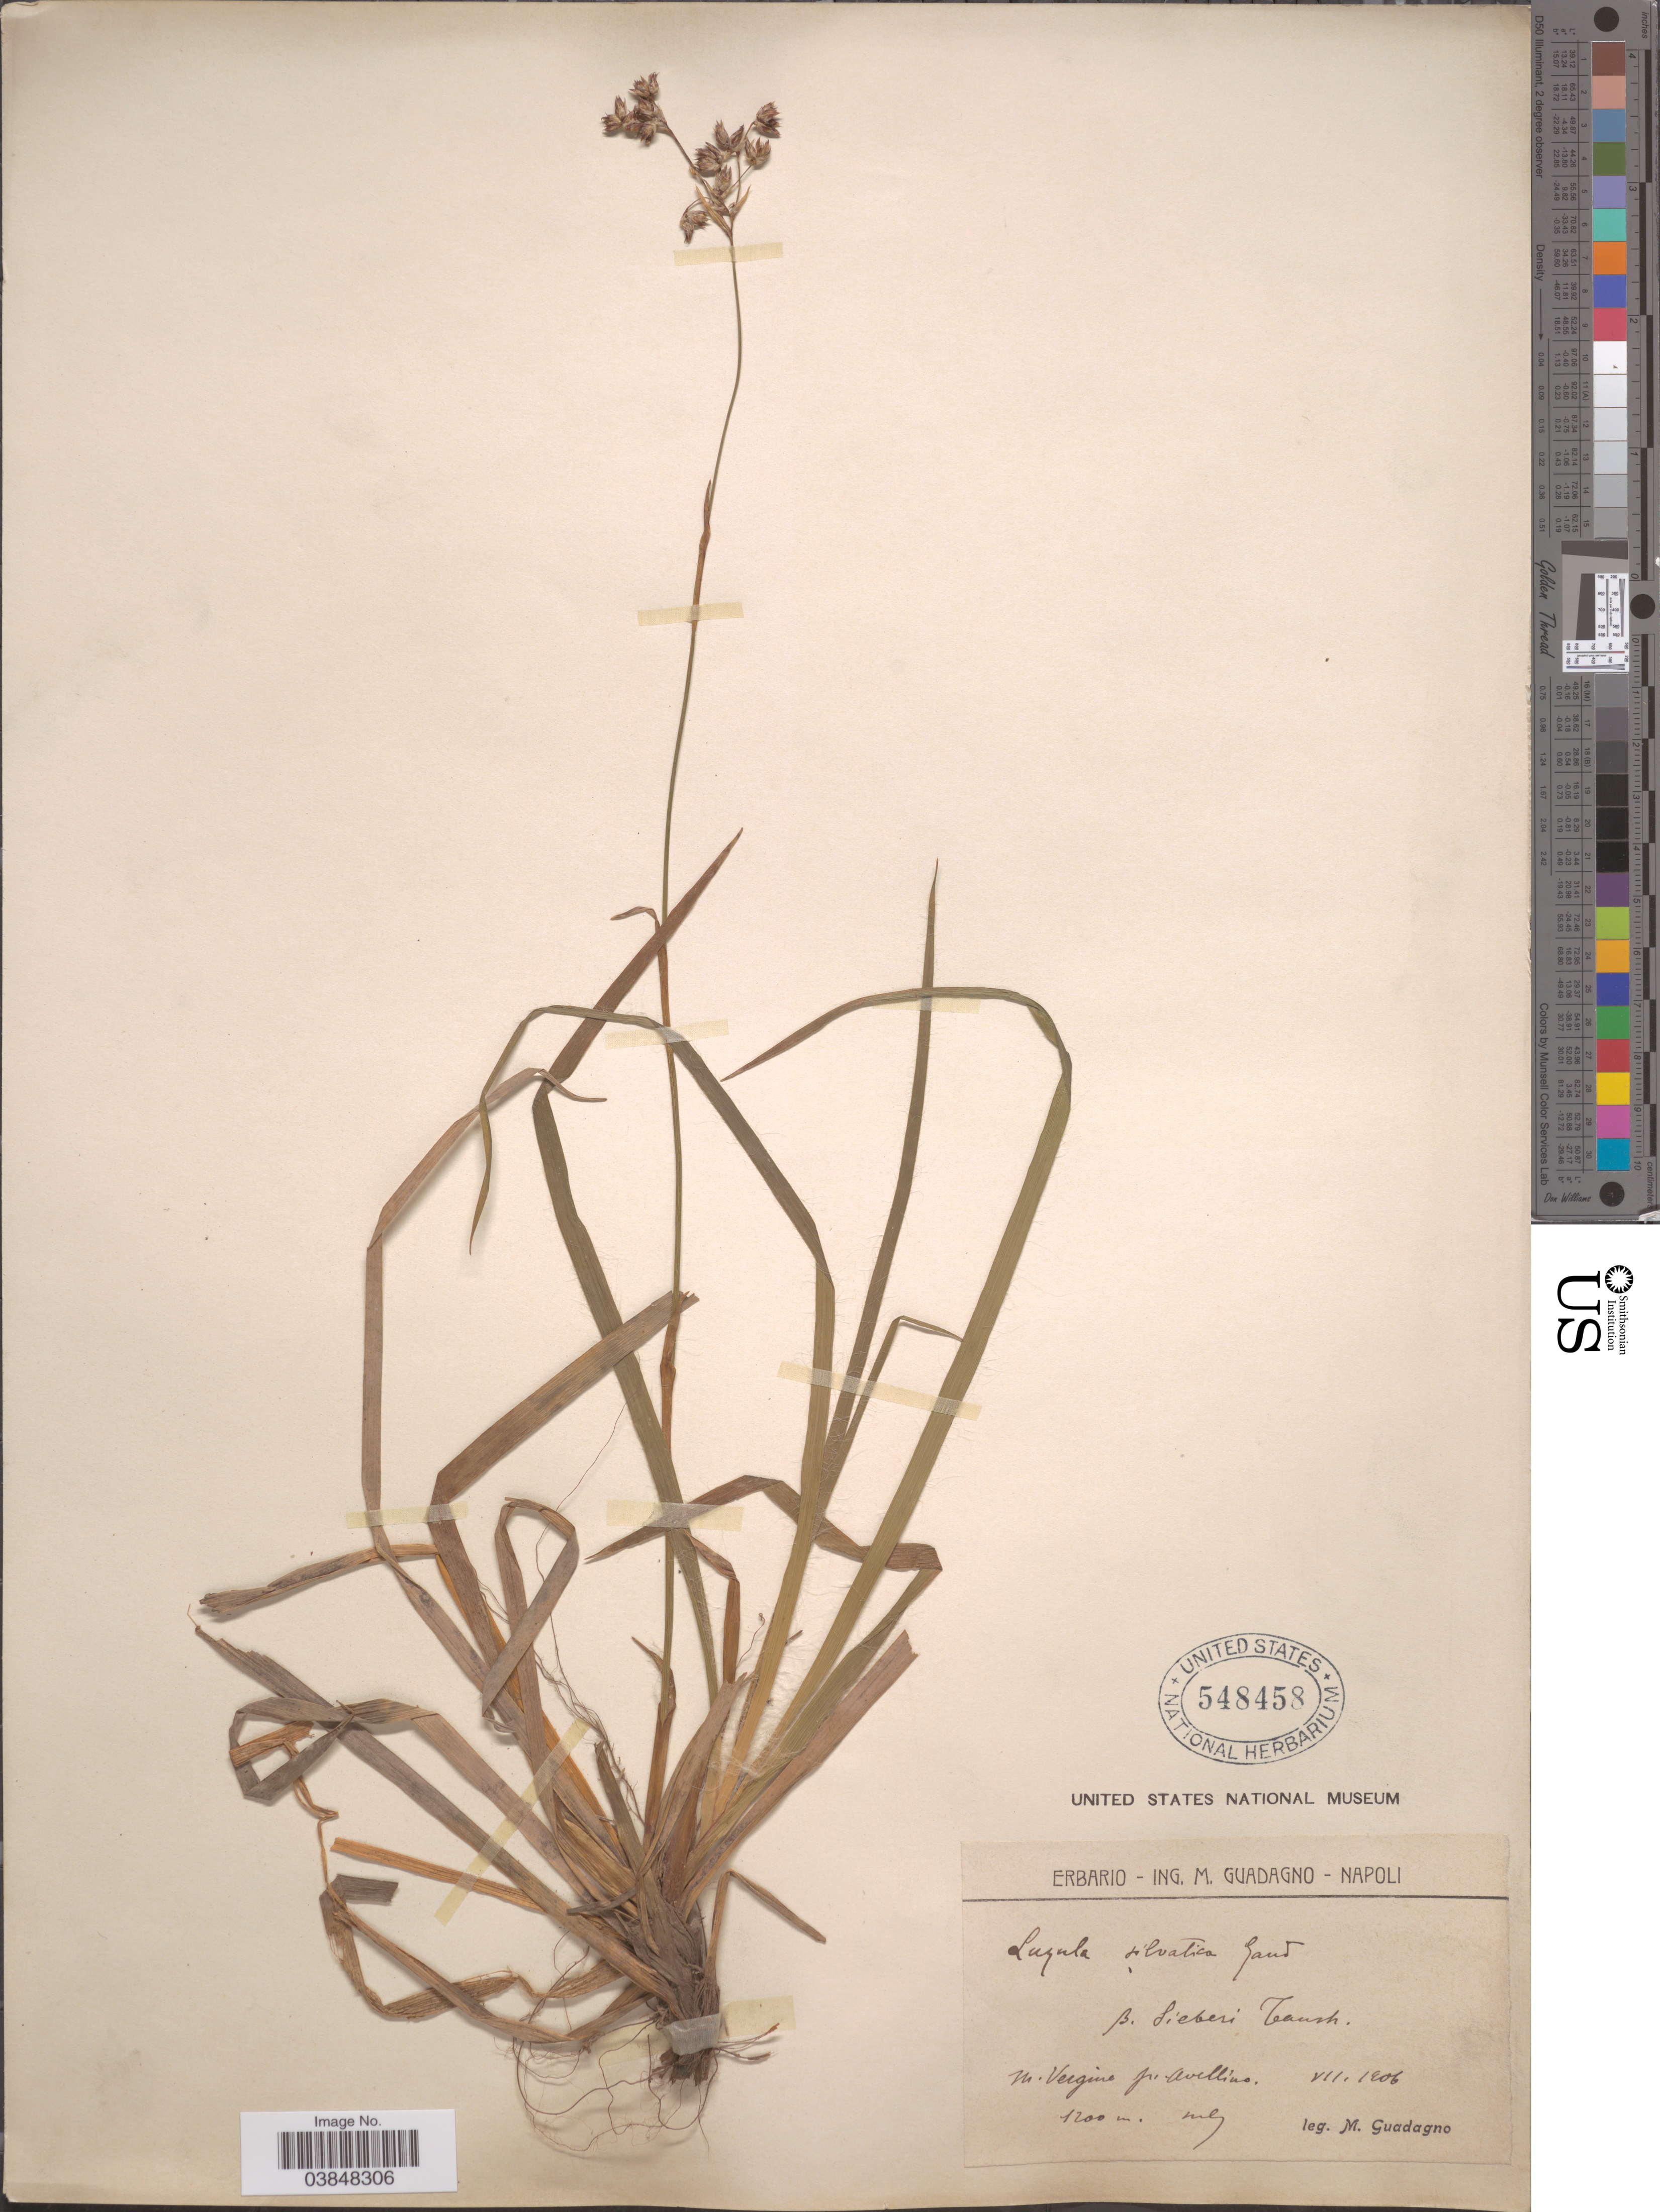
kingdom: Plantae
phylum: Tracheophyta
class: Liliopsida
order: Poales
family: Juncaceae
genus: Luzula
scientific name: Luzula sp.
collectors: M. Guadagno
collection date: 1906-07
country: Italy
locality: M. Vergino p. Avellino.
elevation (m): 1200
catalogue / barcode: US 548458